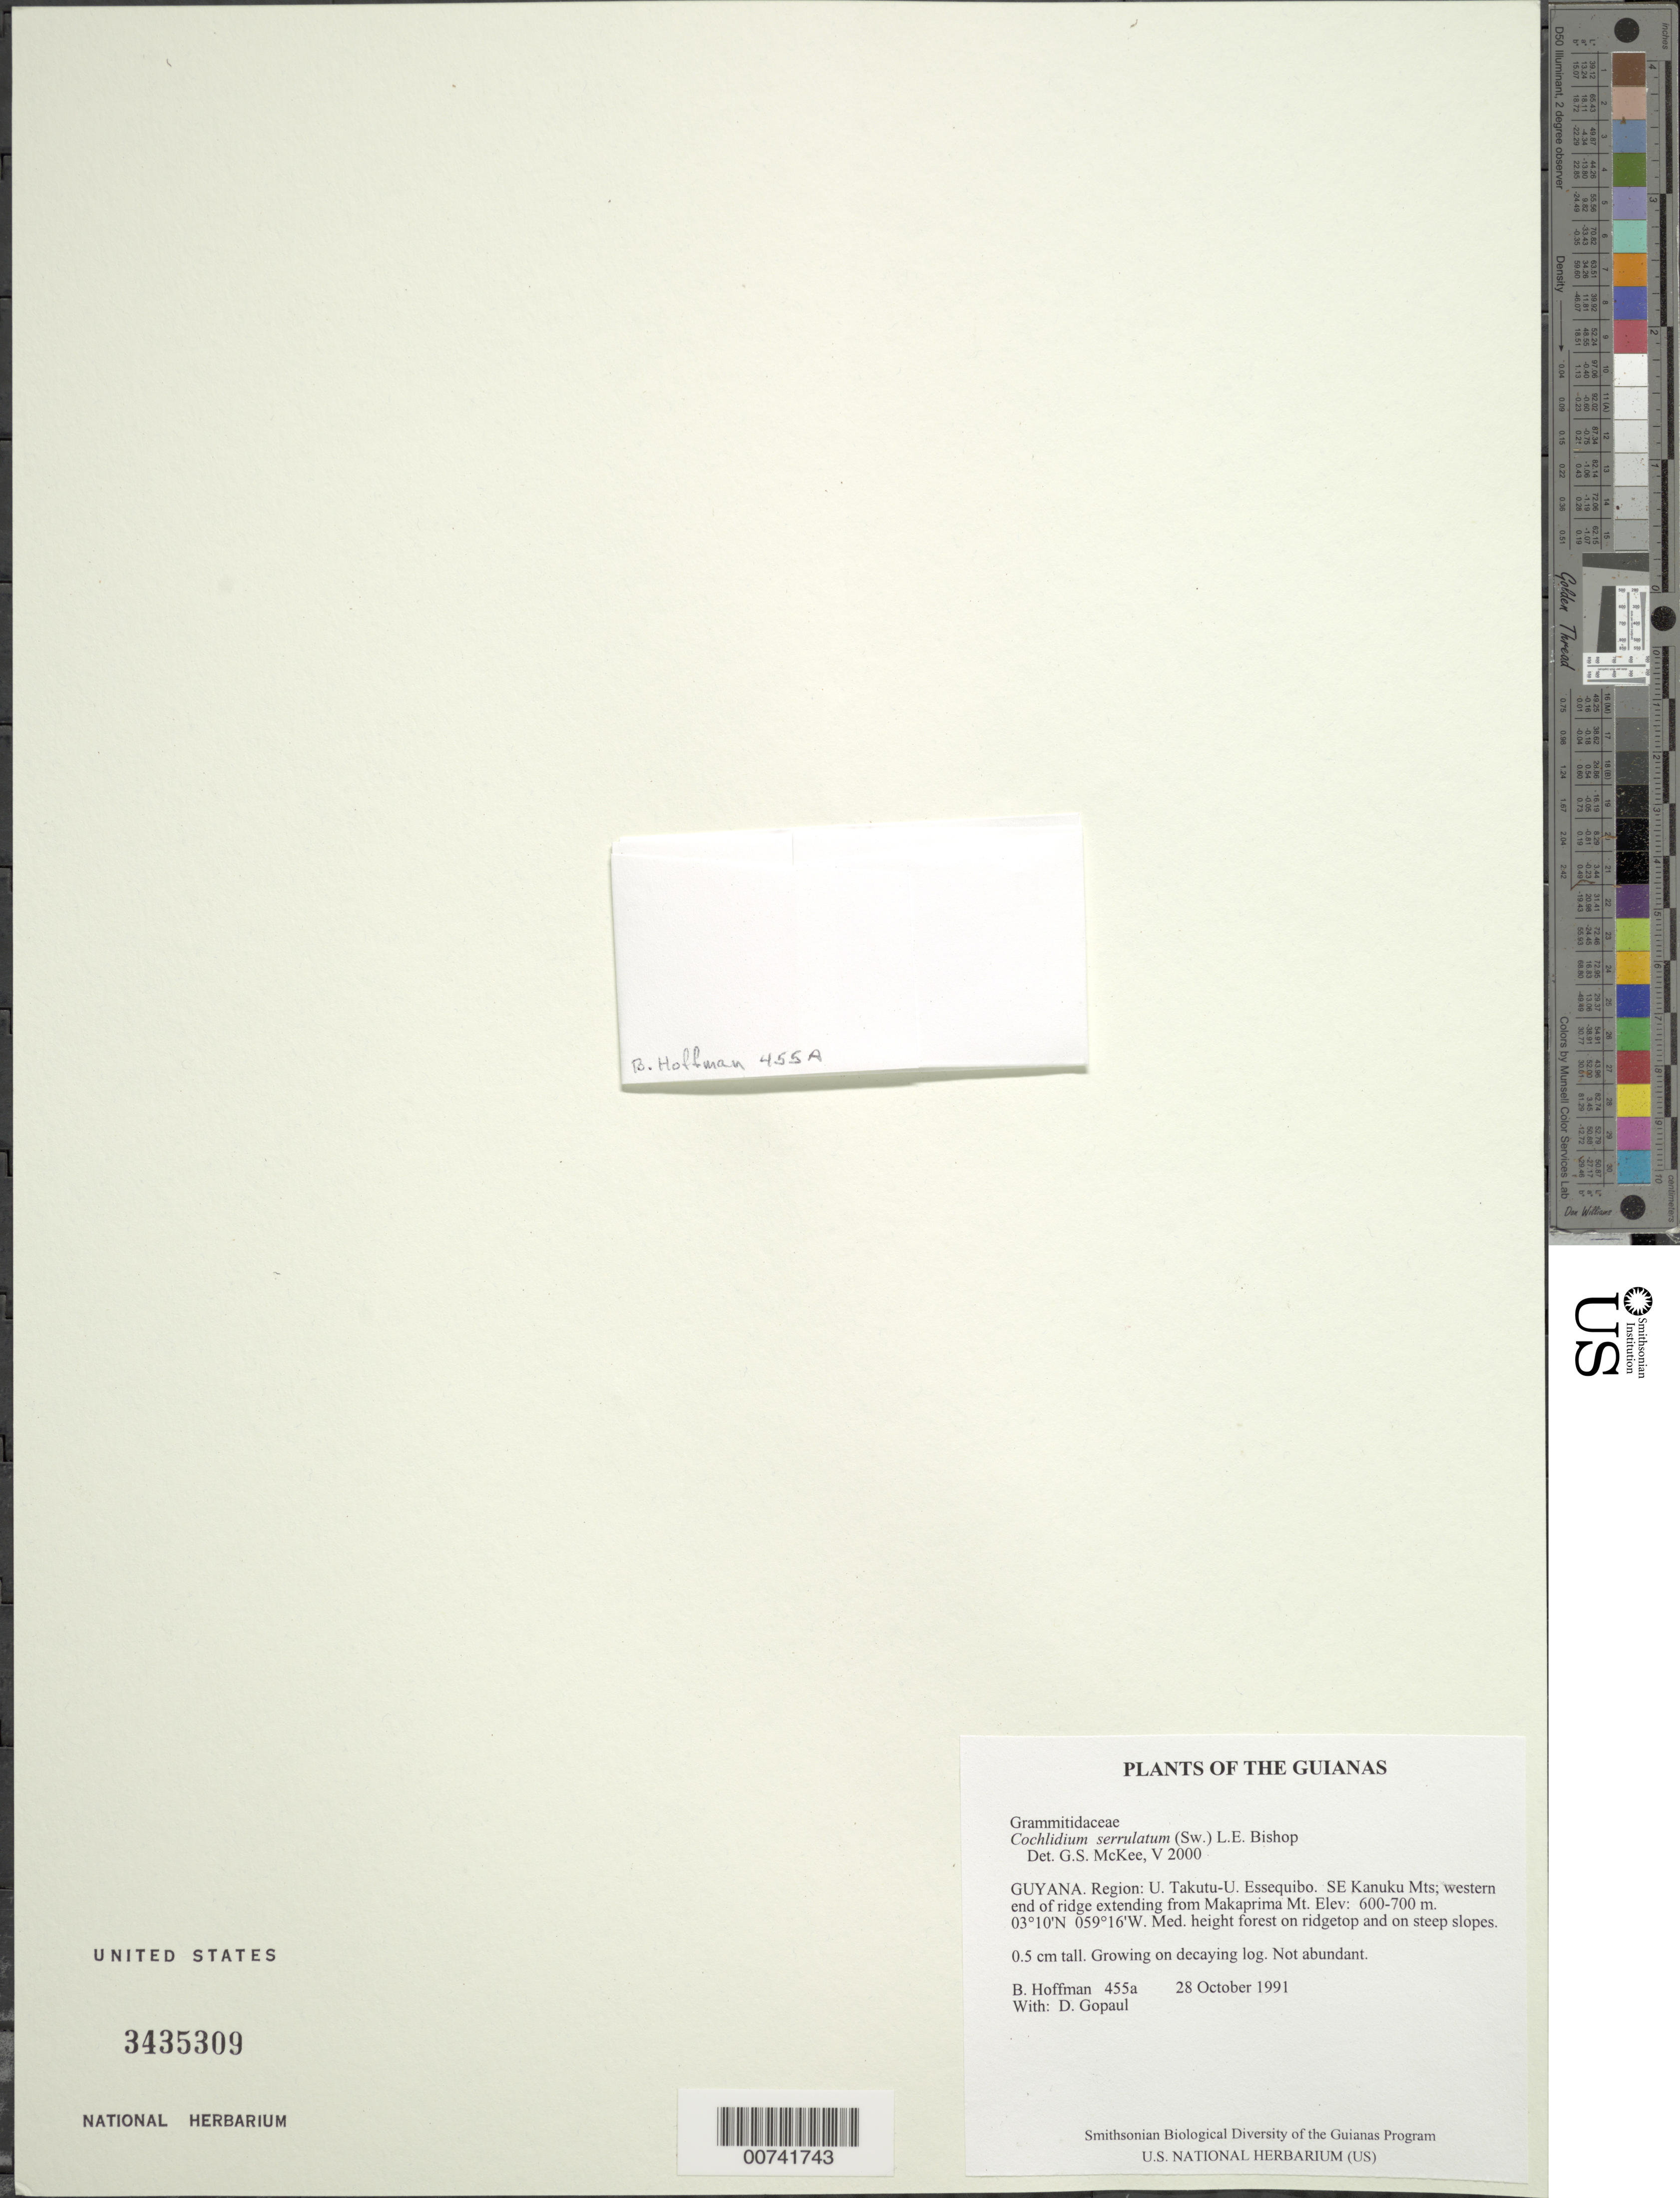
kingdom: Plantae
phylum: Tracheophyta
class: Polypodiopsida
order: Polypodiales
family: Polypodiaceae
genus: Cochlidium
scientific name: Cochlidium serrulatum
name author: (Sw.) L.E. Bishop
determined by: McKee, G. S., (US), NMNH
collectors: B. Hoffman & D. Gopaul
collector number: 455 a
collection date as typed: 28 October 1991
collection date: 1991-10-28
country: Guyana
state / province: U. Takutu-U. Essequibo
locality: SE Kanuku Mts; western end of ridge extending from Makaparima Mountain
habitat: Med. height forest on ridgetop and on steep slopes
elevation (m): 600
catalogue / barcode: US 3435309